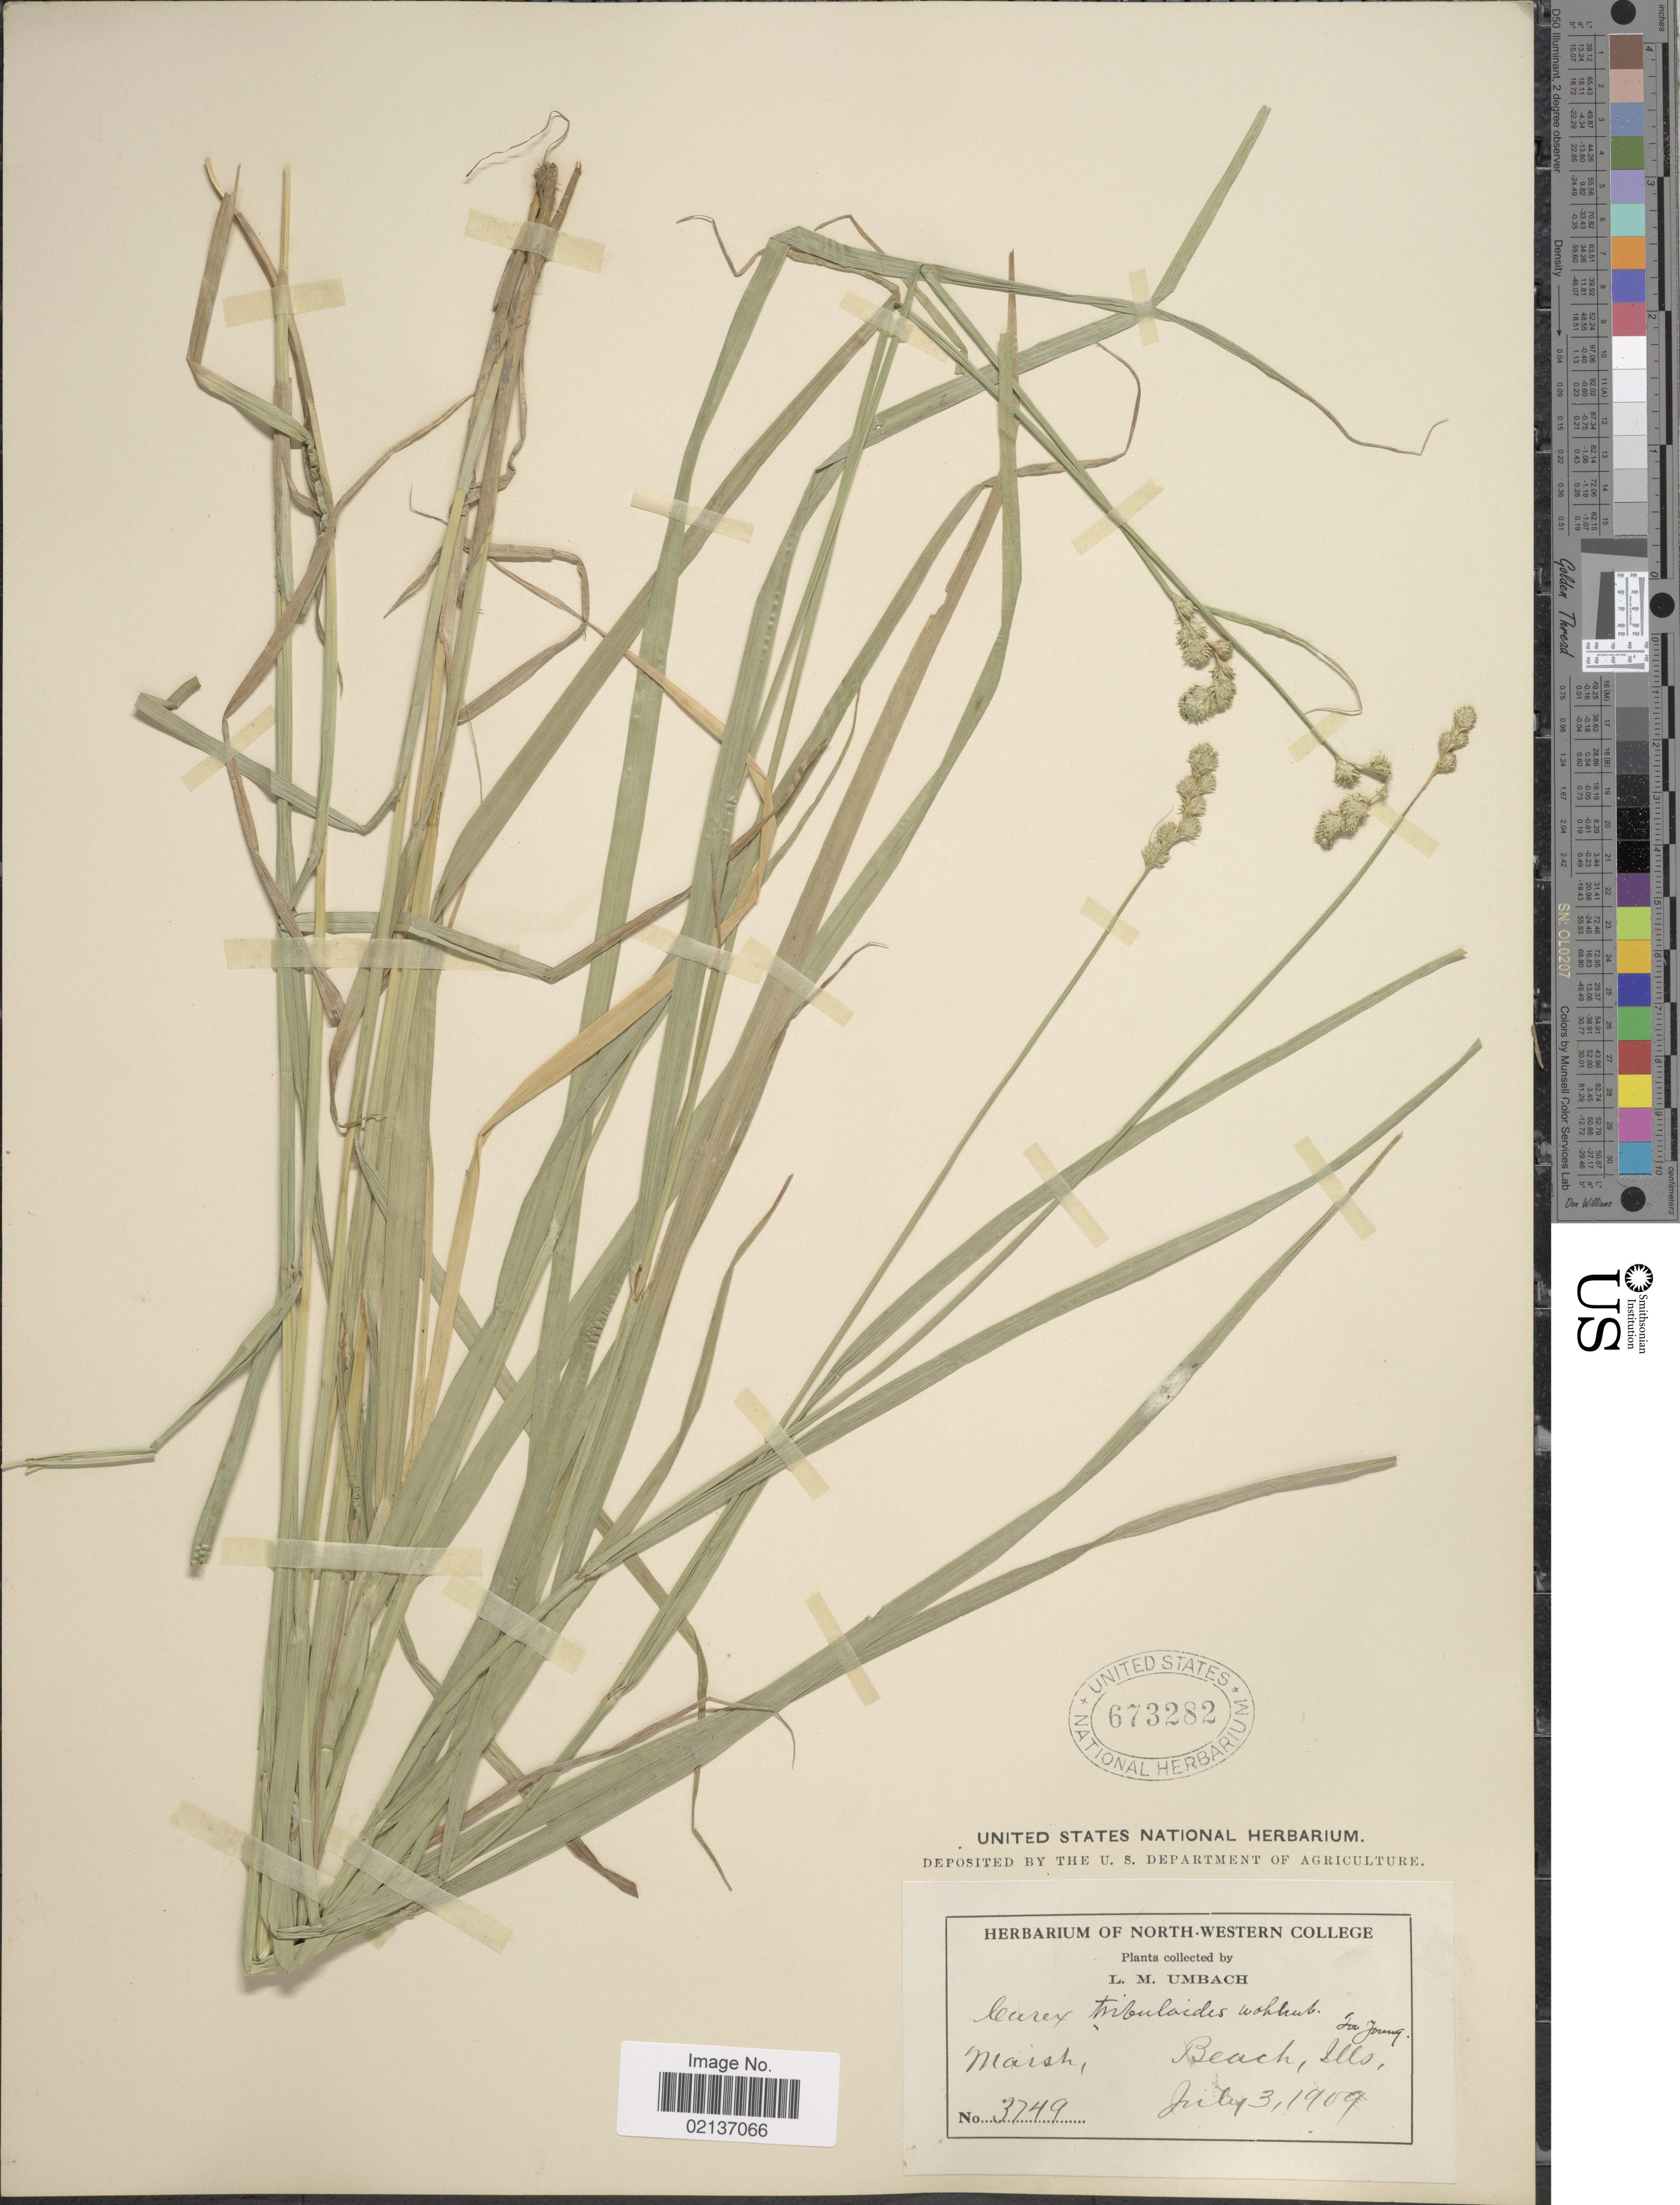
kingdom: Plantae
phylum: Tracheophyta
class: Liliopsida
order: Poales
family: Cyperaceae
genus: Carex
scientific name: Carex tribuloides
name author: Wahlenb.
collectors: L. M. Umbach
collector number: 3749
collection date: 1909-07-03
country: United States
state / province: Illinois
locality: Marsh, Beach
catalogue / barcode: US 673282